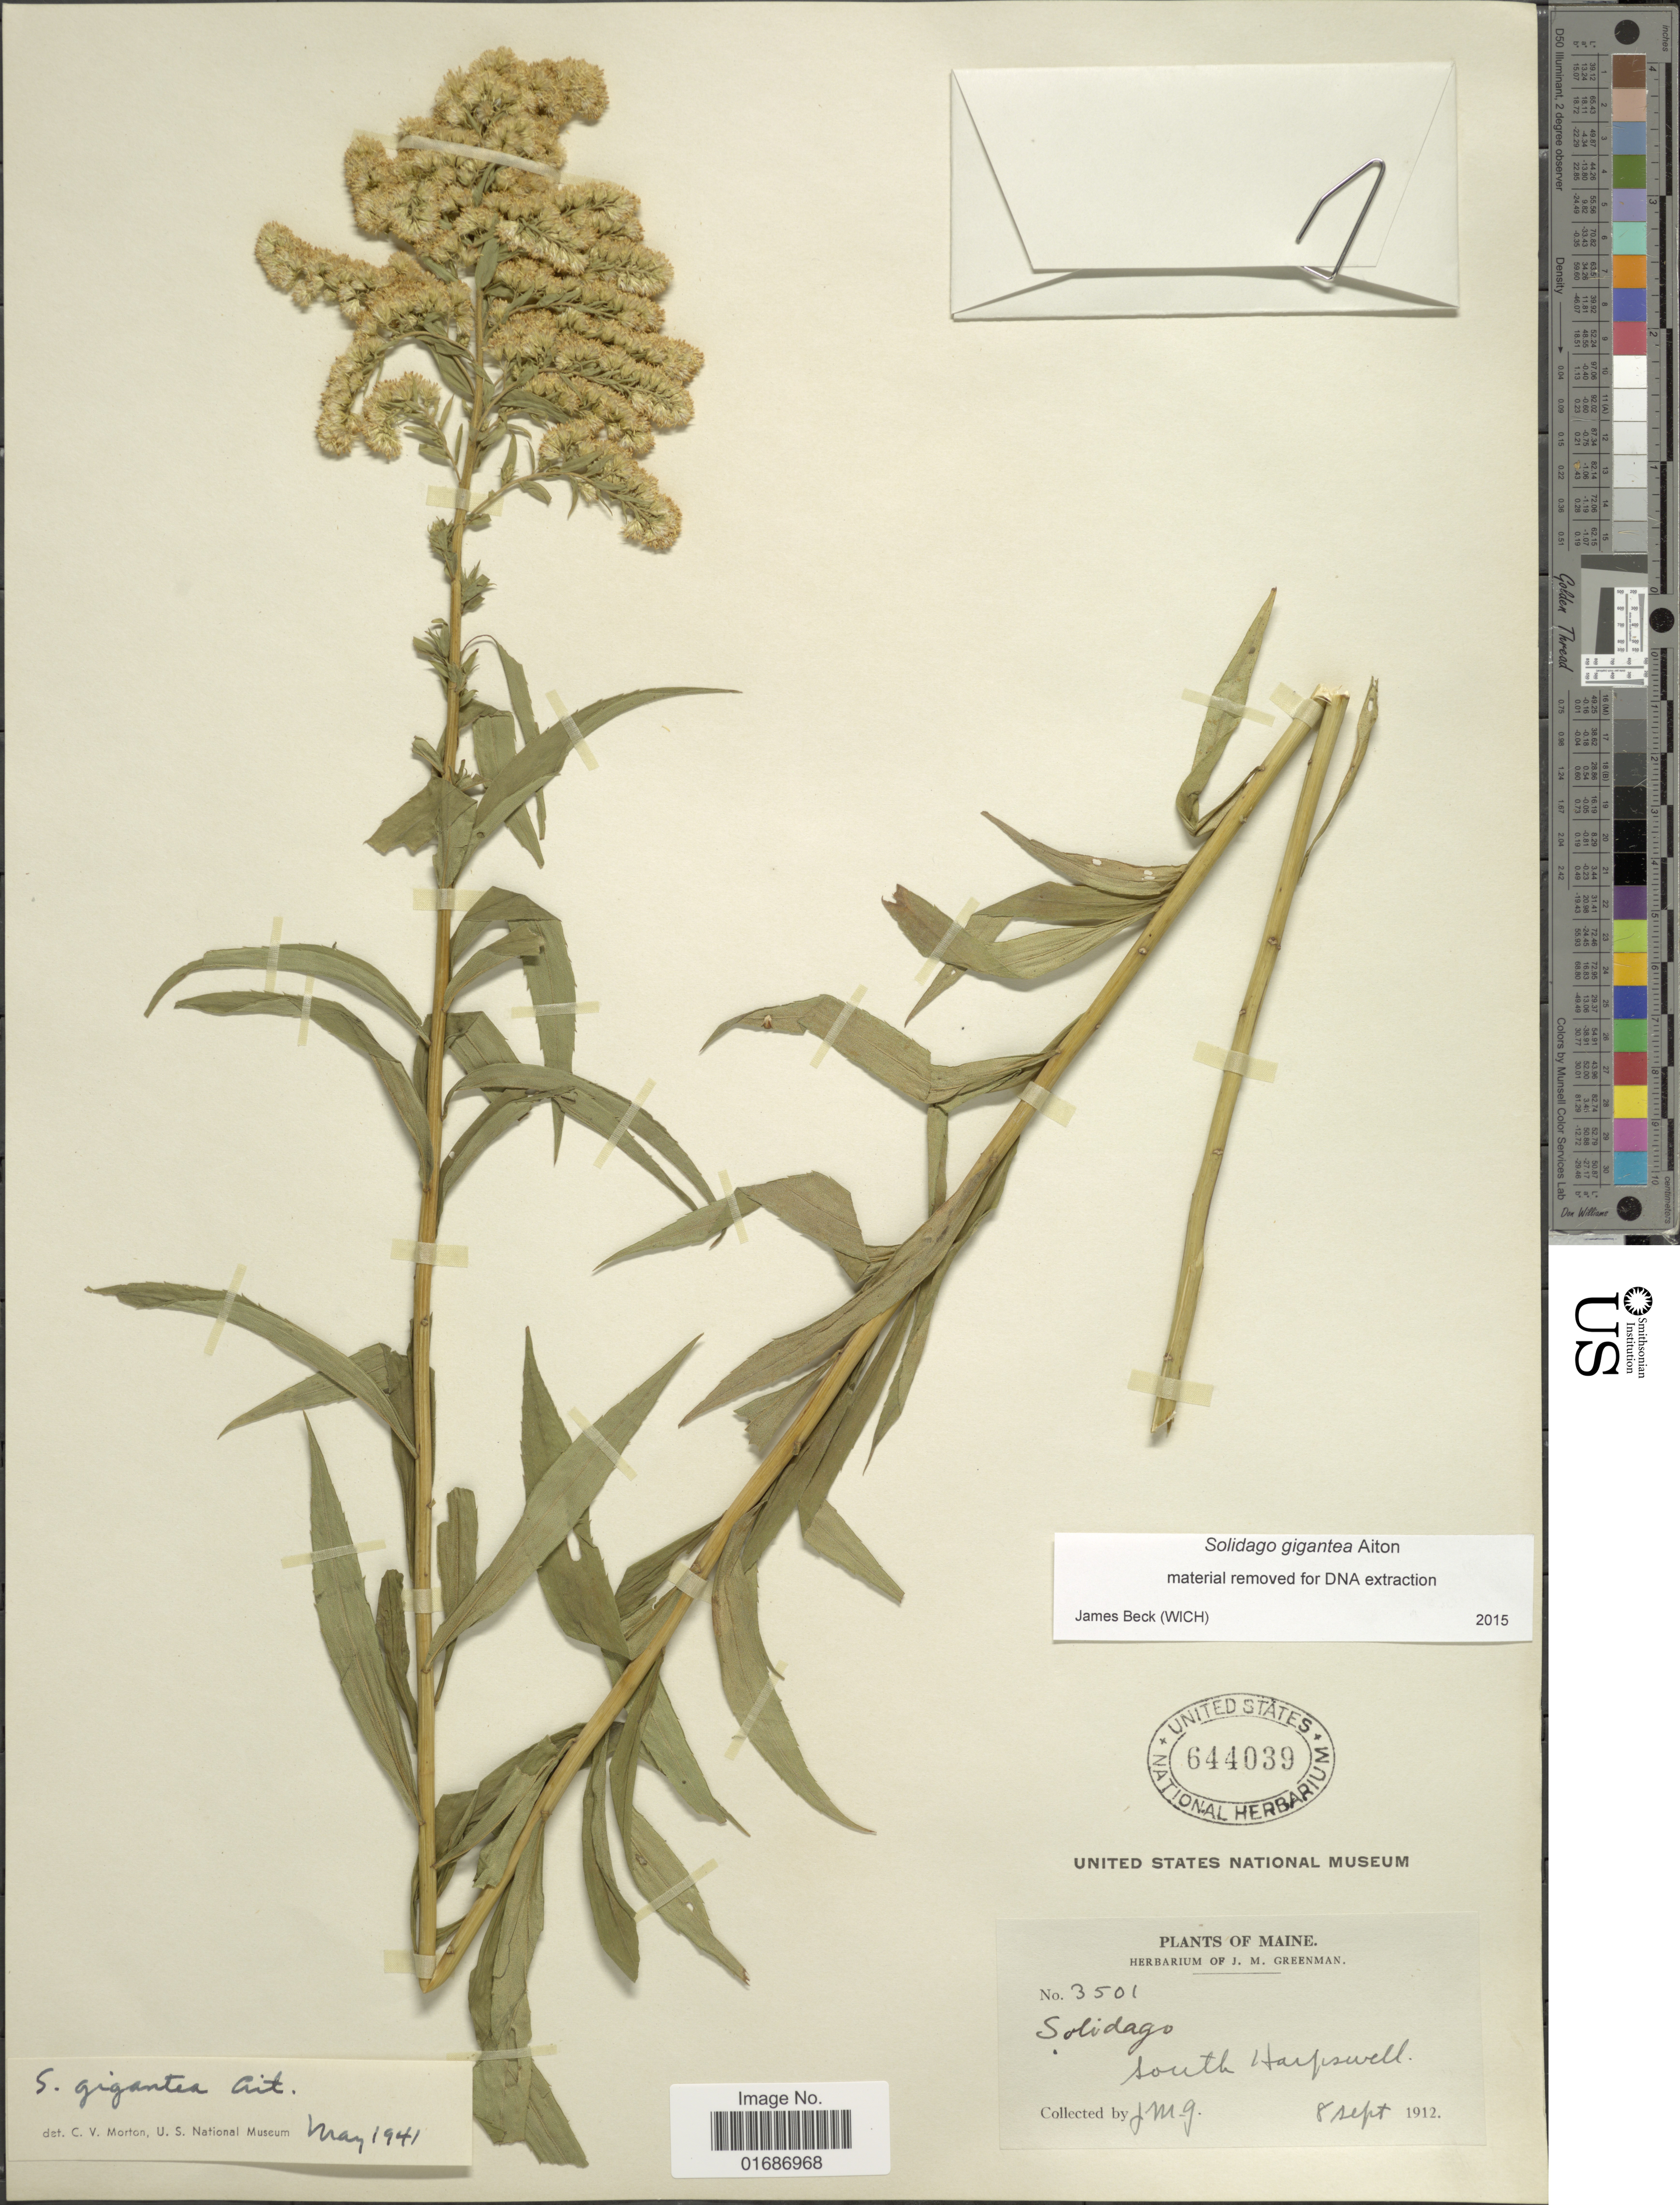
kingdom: Plantae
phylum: Tracheophyta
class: Magnoliopsida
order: Asterales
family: Asteraceae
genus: Solidago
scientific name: Solidago gigantea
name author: Aiton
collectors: J. M. Greenman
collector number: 3501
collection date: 1912-09-08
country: United States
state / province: Maine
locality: South Harfswell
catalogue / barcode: US 644039